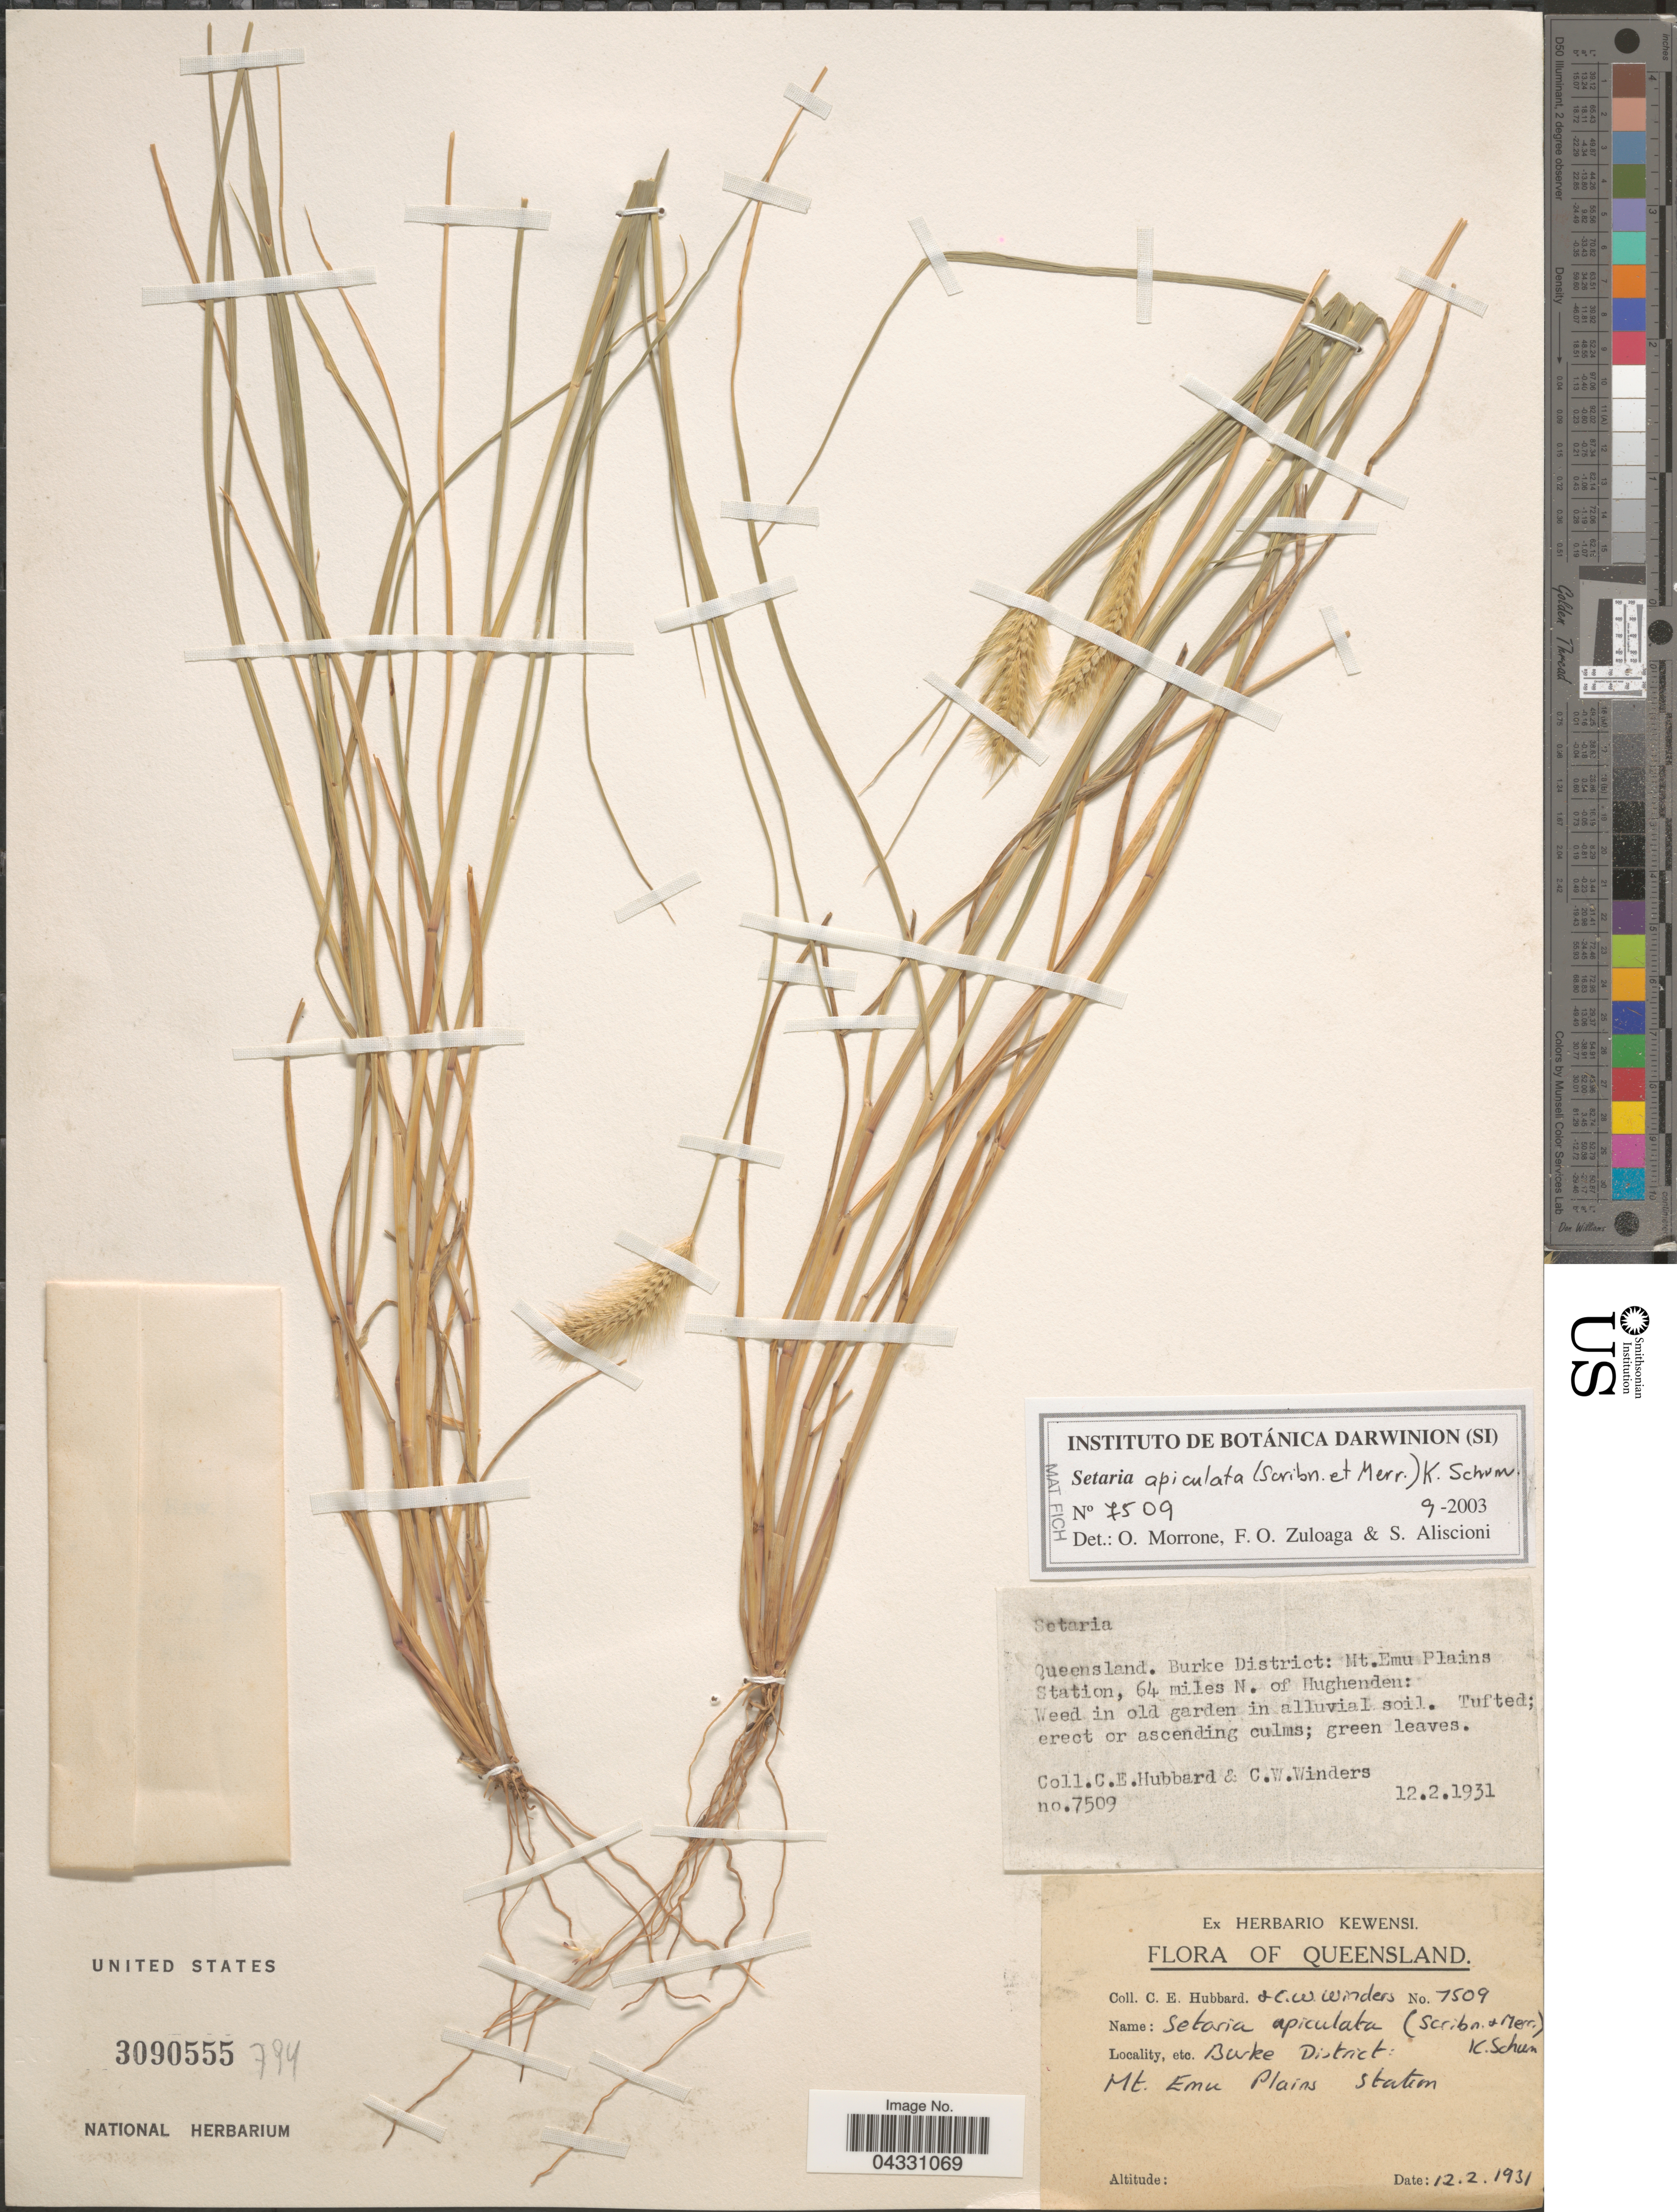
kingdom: Plantae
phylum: Tracheophyta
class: Liliopsida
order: Poales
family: Poaceae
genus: Setaria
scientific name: Setaria apiculata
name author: (Scribn. & Merr.) K. Schum.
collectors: C. E. Hubbard & C. Winders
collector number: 7509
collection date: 1931-02-12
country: Australia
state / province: Queensland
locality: Mt. Emu Plains Station, 64 miles N. of Hughenden: Weed in old garden in alluvial soil.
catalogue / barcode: US 3090555